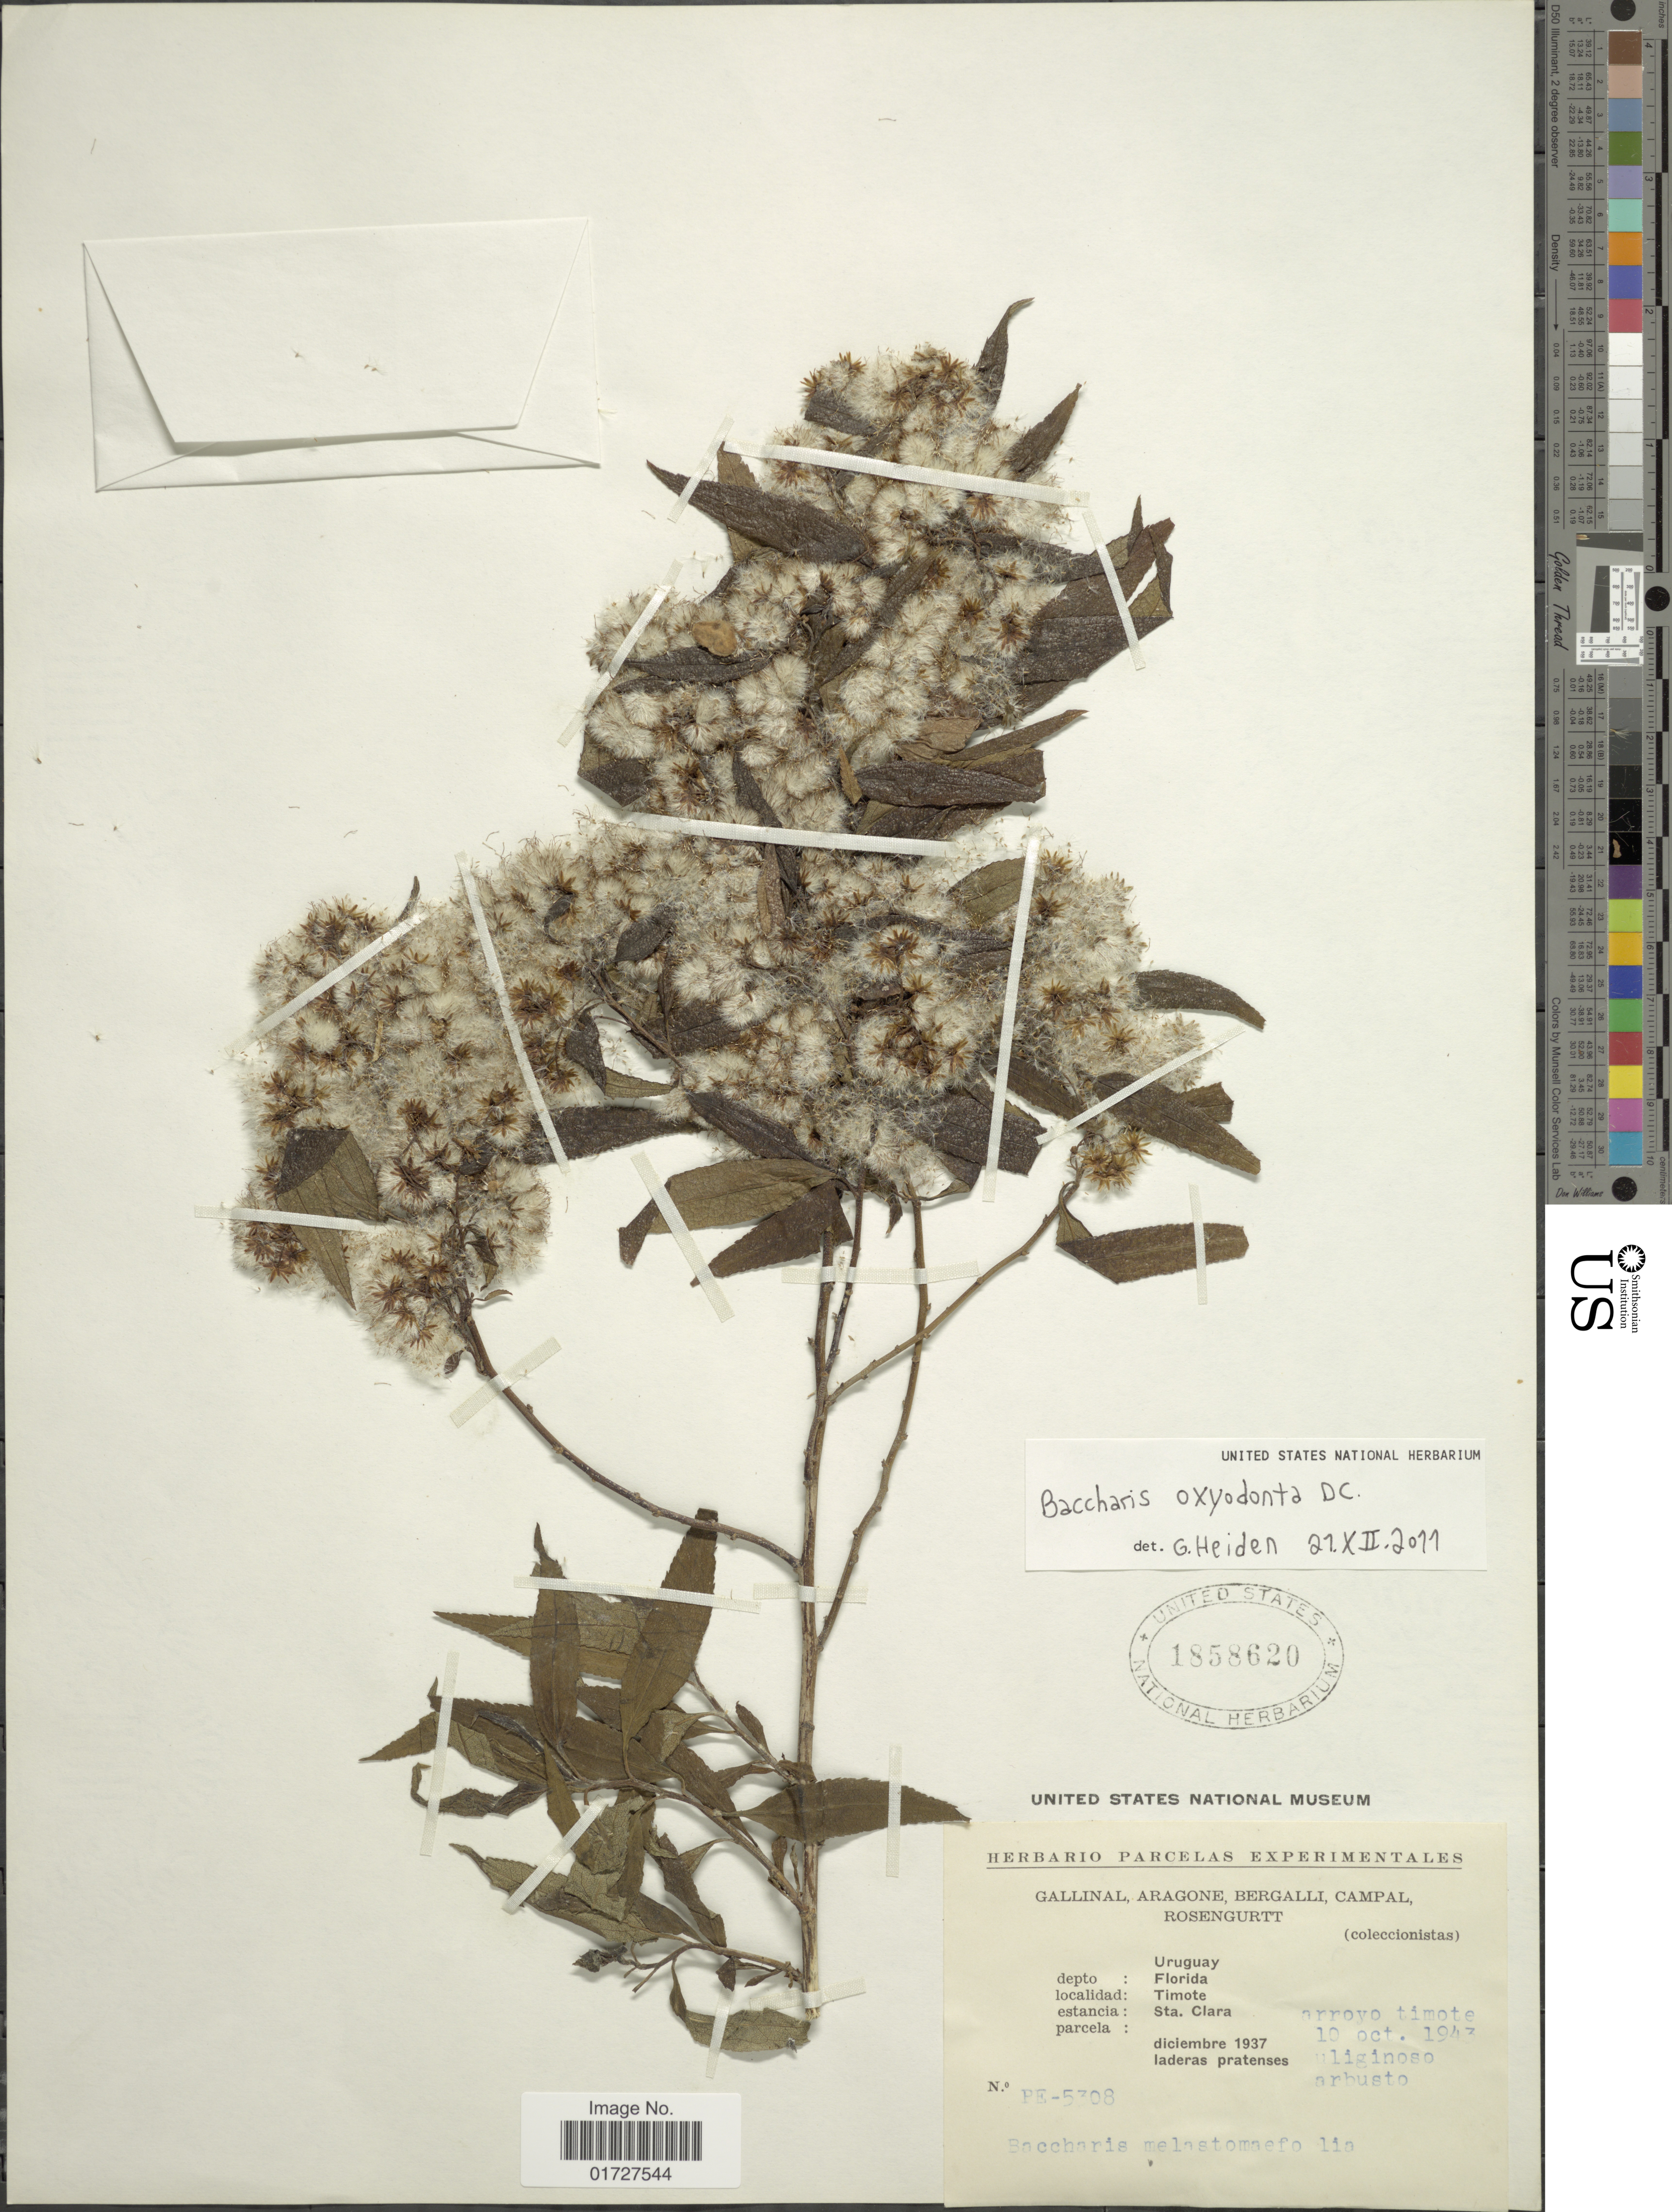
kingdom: Plantae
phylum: Tracheophyta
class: Magnoliopsida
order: Asterales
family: Asteraceae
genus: Baccharis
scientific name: Baccharis oxyodonta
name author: (DC.) Baker in Mart.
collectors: -. Gallinal, -- Aragone, -- Bergalli, -- Campal & Rosengurtt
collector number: PE-5308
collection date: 1953-10-10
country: Uruguay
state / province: Florida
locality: Timote, Estancia Sta. Clara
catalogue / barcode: US 1858620